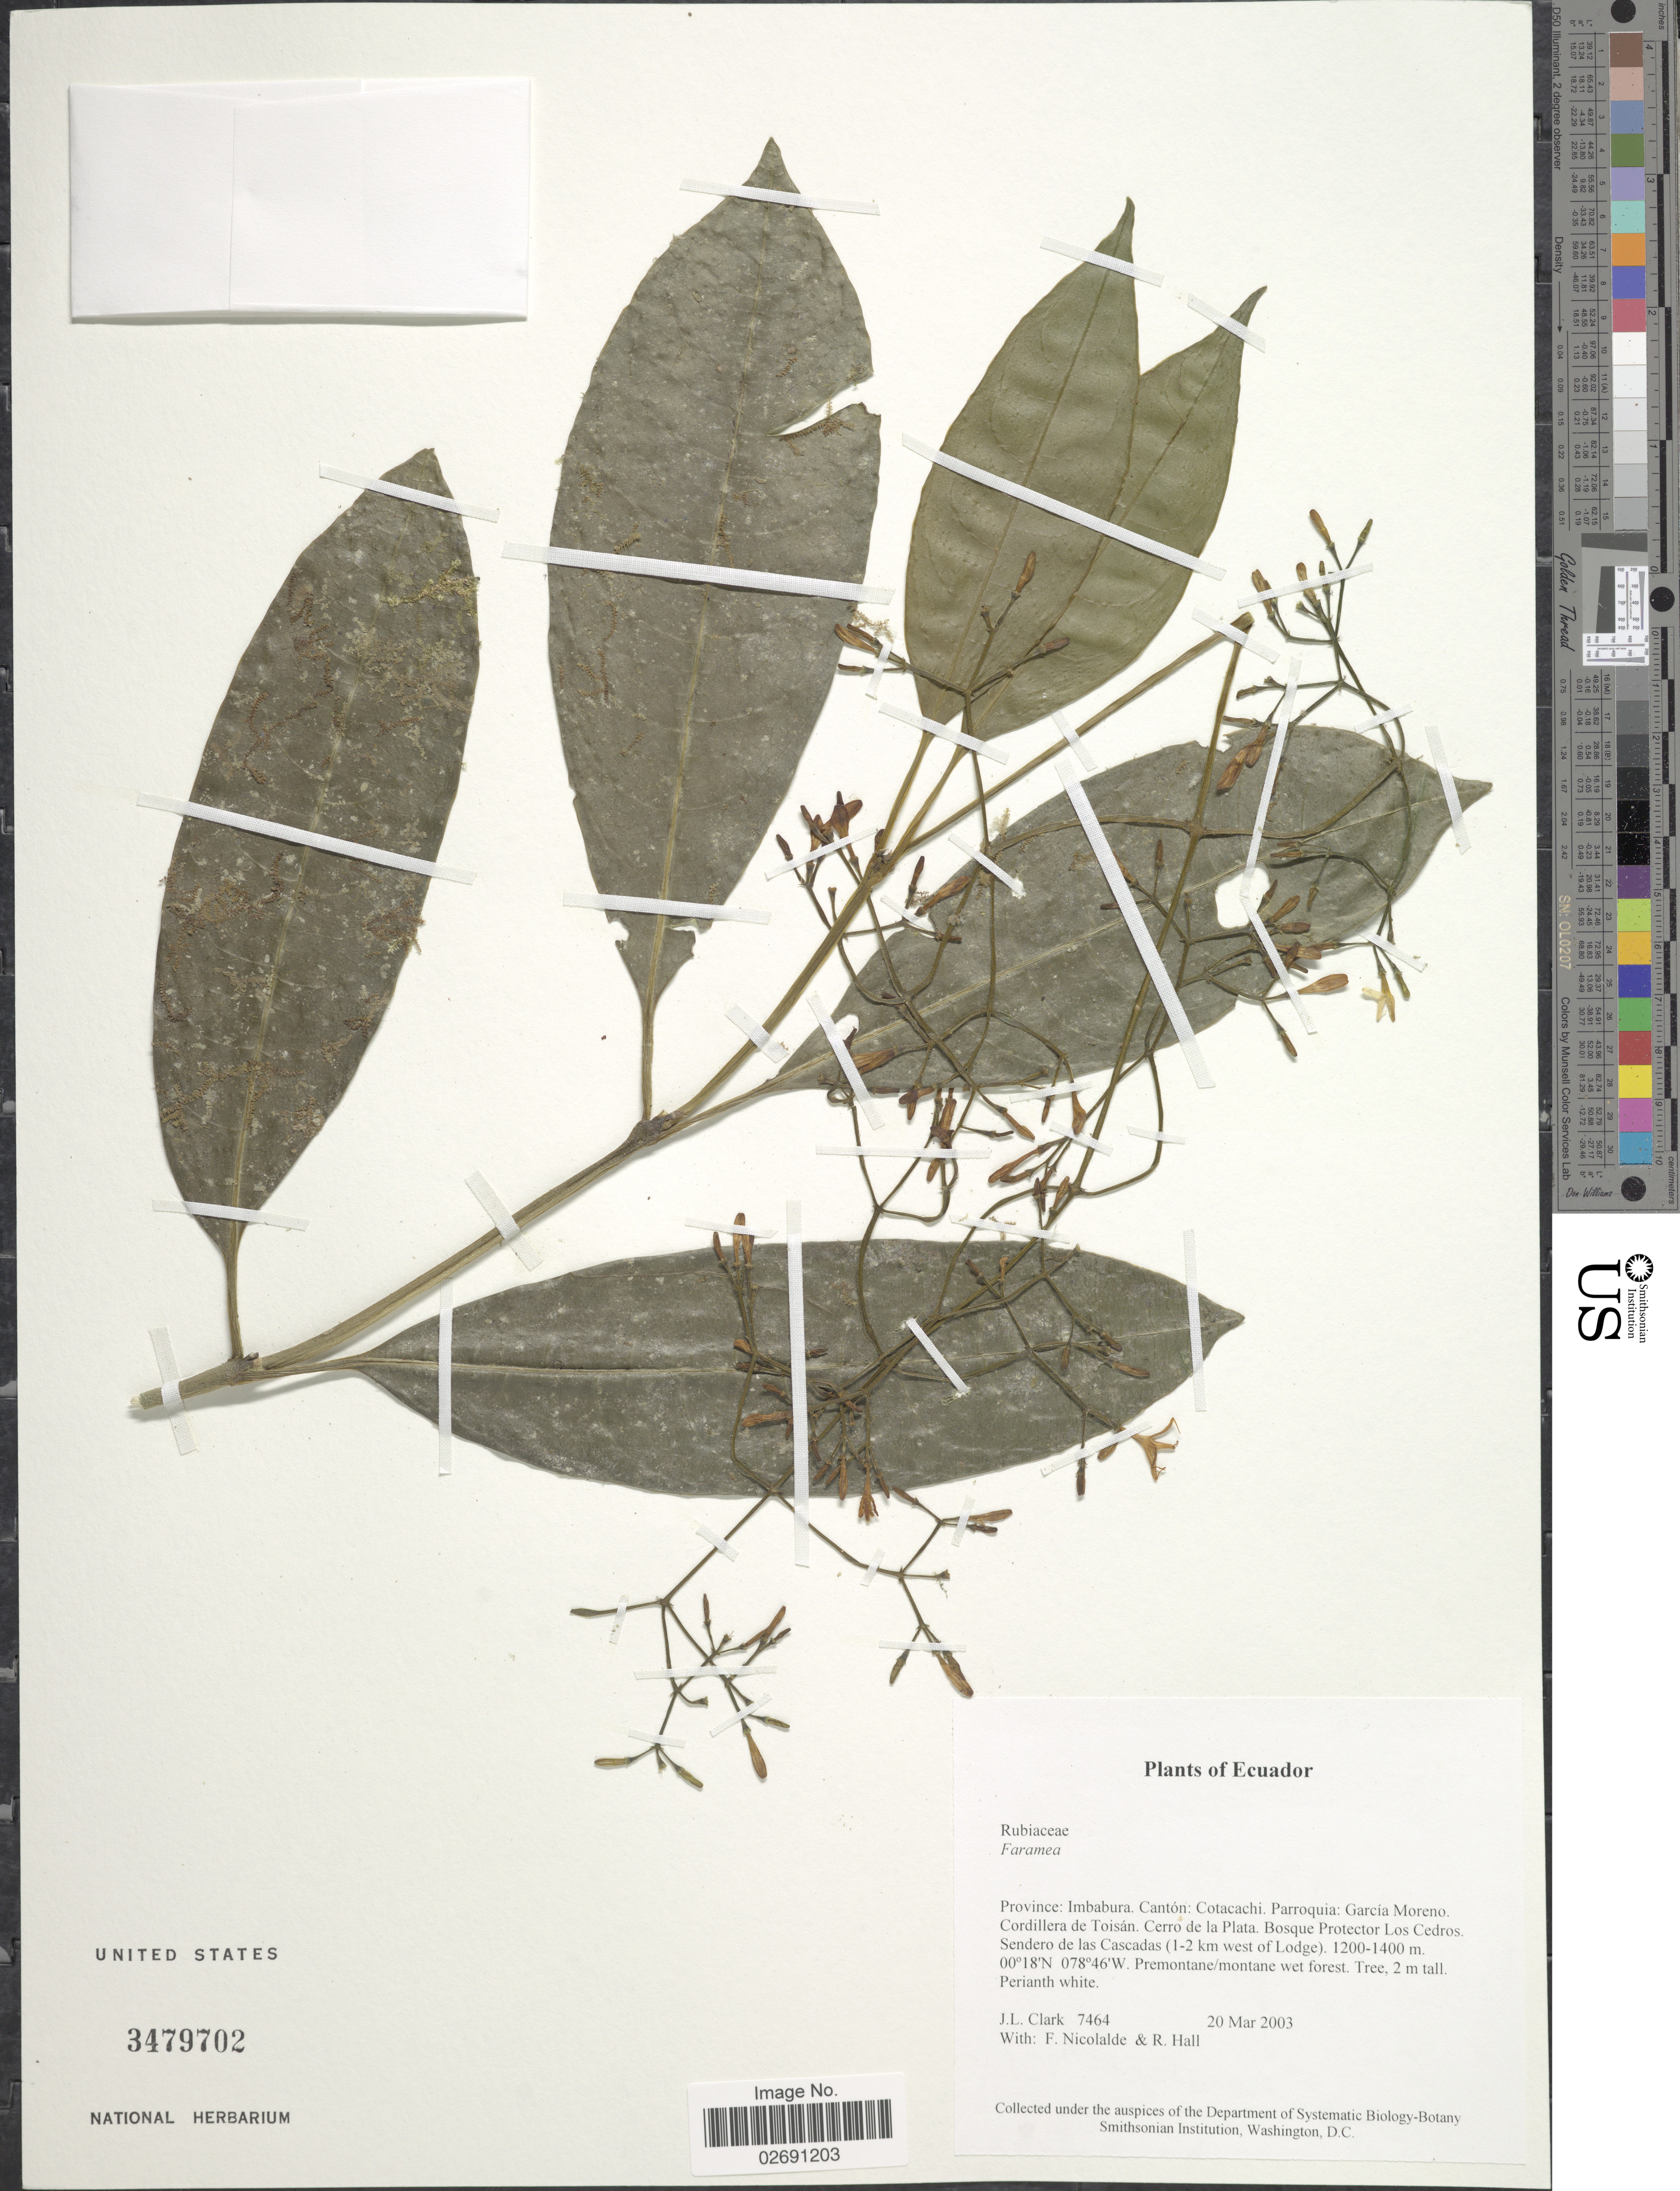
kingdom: Plantae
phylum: Tracheophyta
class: Magnoliopsida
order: Gentianales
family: Rubiaceae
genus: Faramea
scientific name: Faramea sp.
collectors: J. L. Clark, F. Nicolalde & R. Hall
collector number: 7464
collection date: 2003-03-20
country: Ecuador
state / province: Imbabura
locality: Canton: Cotachi, Parroquia: Garcia Moreno, Cordillera de Toisan, Cerro de la Plata, Bosque Portector Los Cedros, Sendero de las Cascadas (1-2 km west of Lodge)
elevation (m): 1200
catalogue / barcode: US 3479702